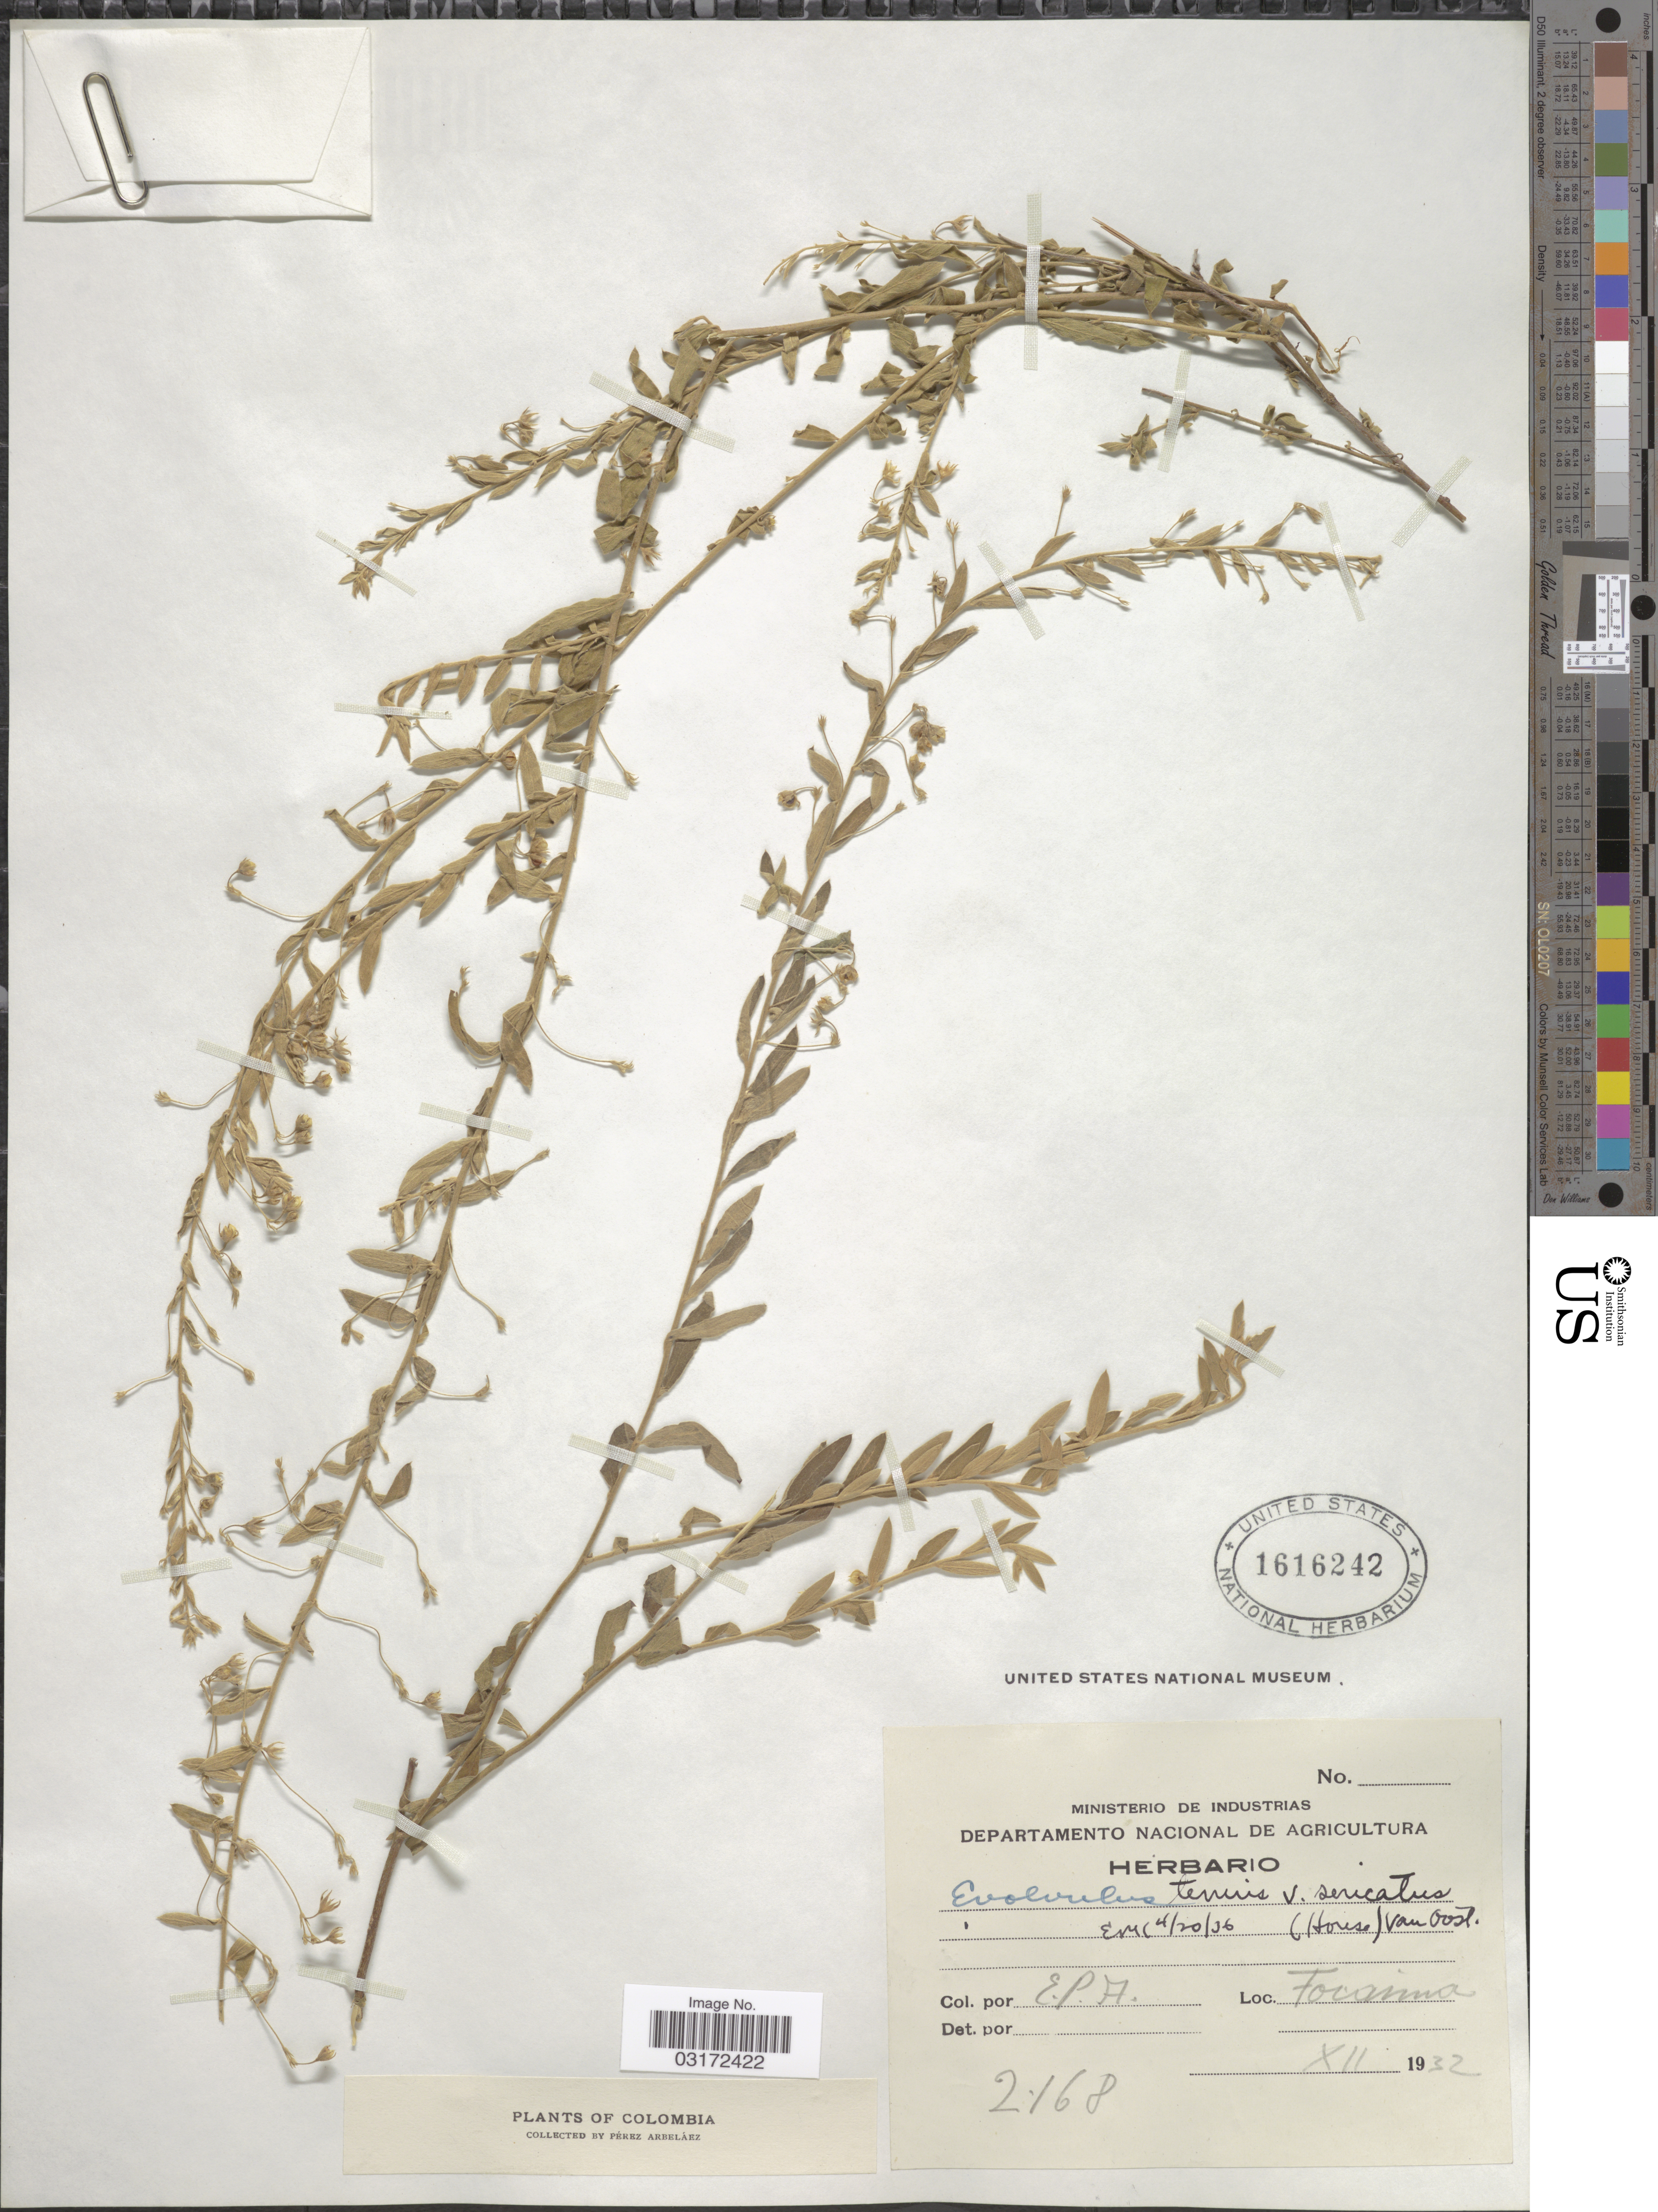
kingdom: Plantae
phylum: Tracheophyta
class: Magnoliopsida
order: Solanales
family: Convolvulaceae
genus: Evolvulus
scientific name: Evolvulus tenuis subsp. sericatus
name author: (House) Ooststr.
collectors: E. Pérez Arbeláez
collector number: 2168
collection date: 1932-12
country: Colombia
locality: Tocaima.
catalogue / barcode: US 1616242